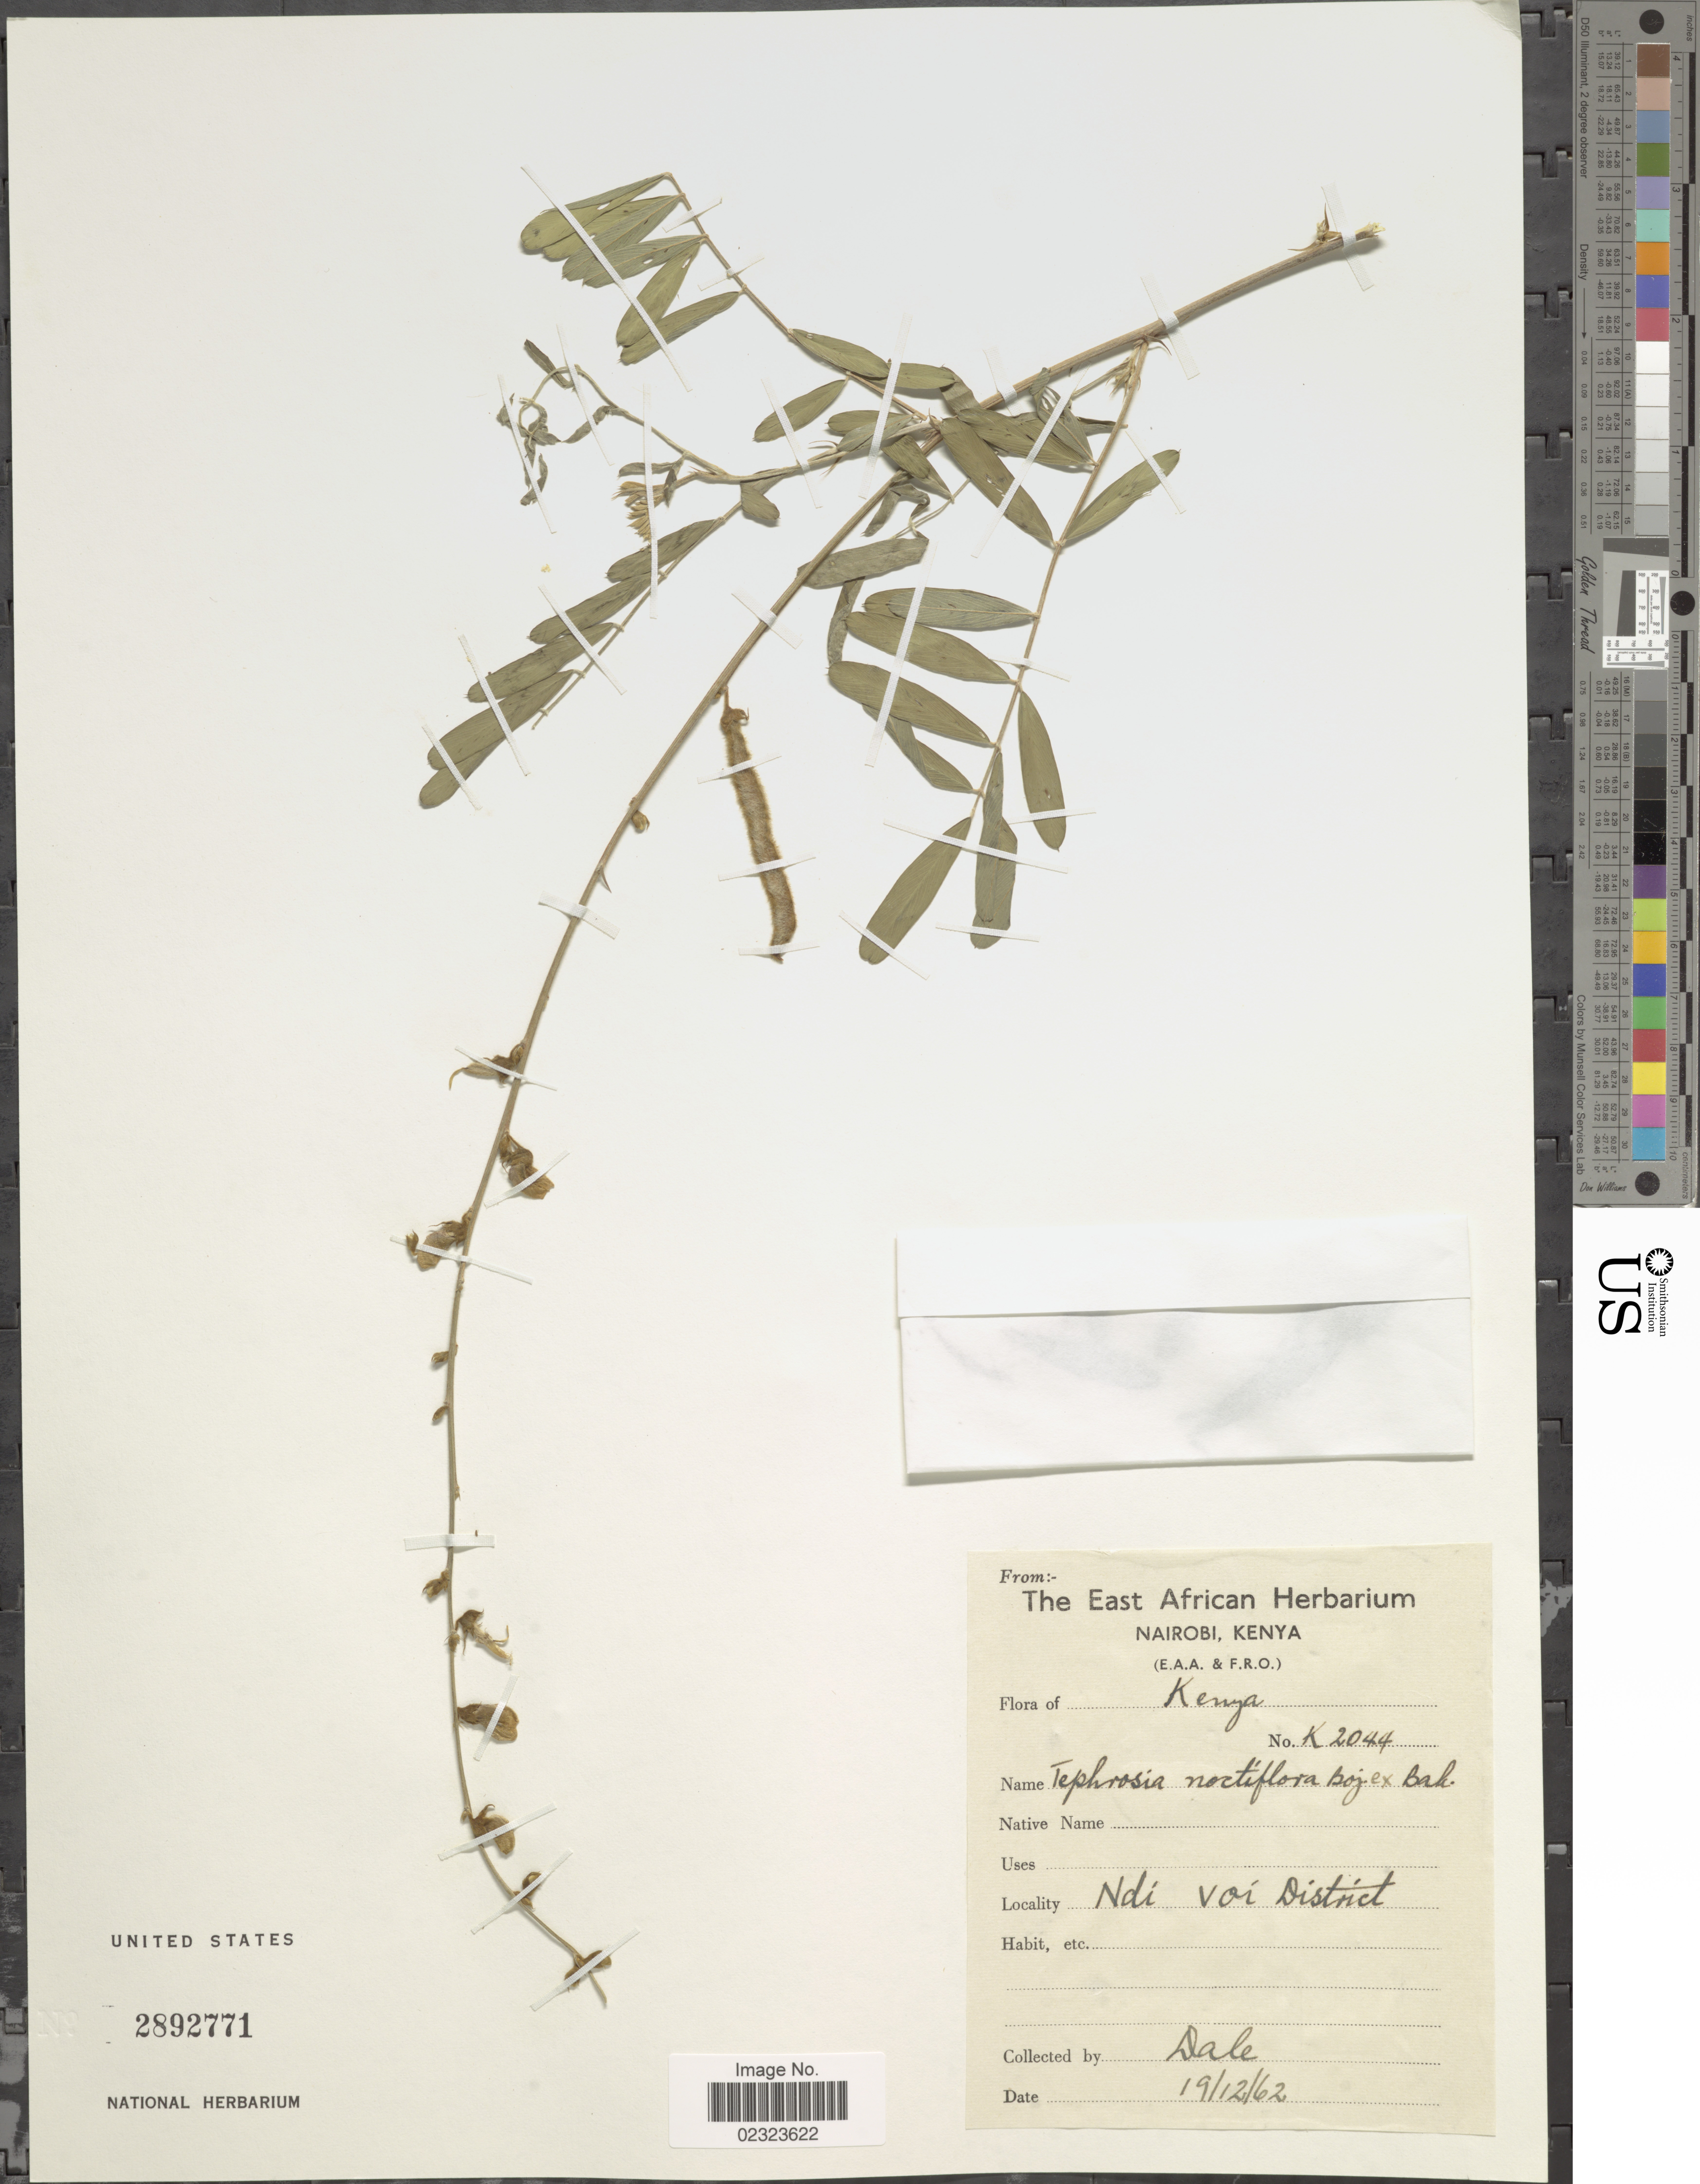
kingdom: Plantae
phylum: Tracheophyta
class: Magnoliopsida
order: Fabales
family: Fabaceae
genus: Tephrosia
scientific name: Tephrosia noctiflora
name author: Bojer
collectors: -. Dale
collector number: K2044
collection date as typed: Transcribed d/m/y: 19/12/62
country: Kenya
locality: Ndi voi District.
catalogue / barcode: US 2892771